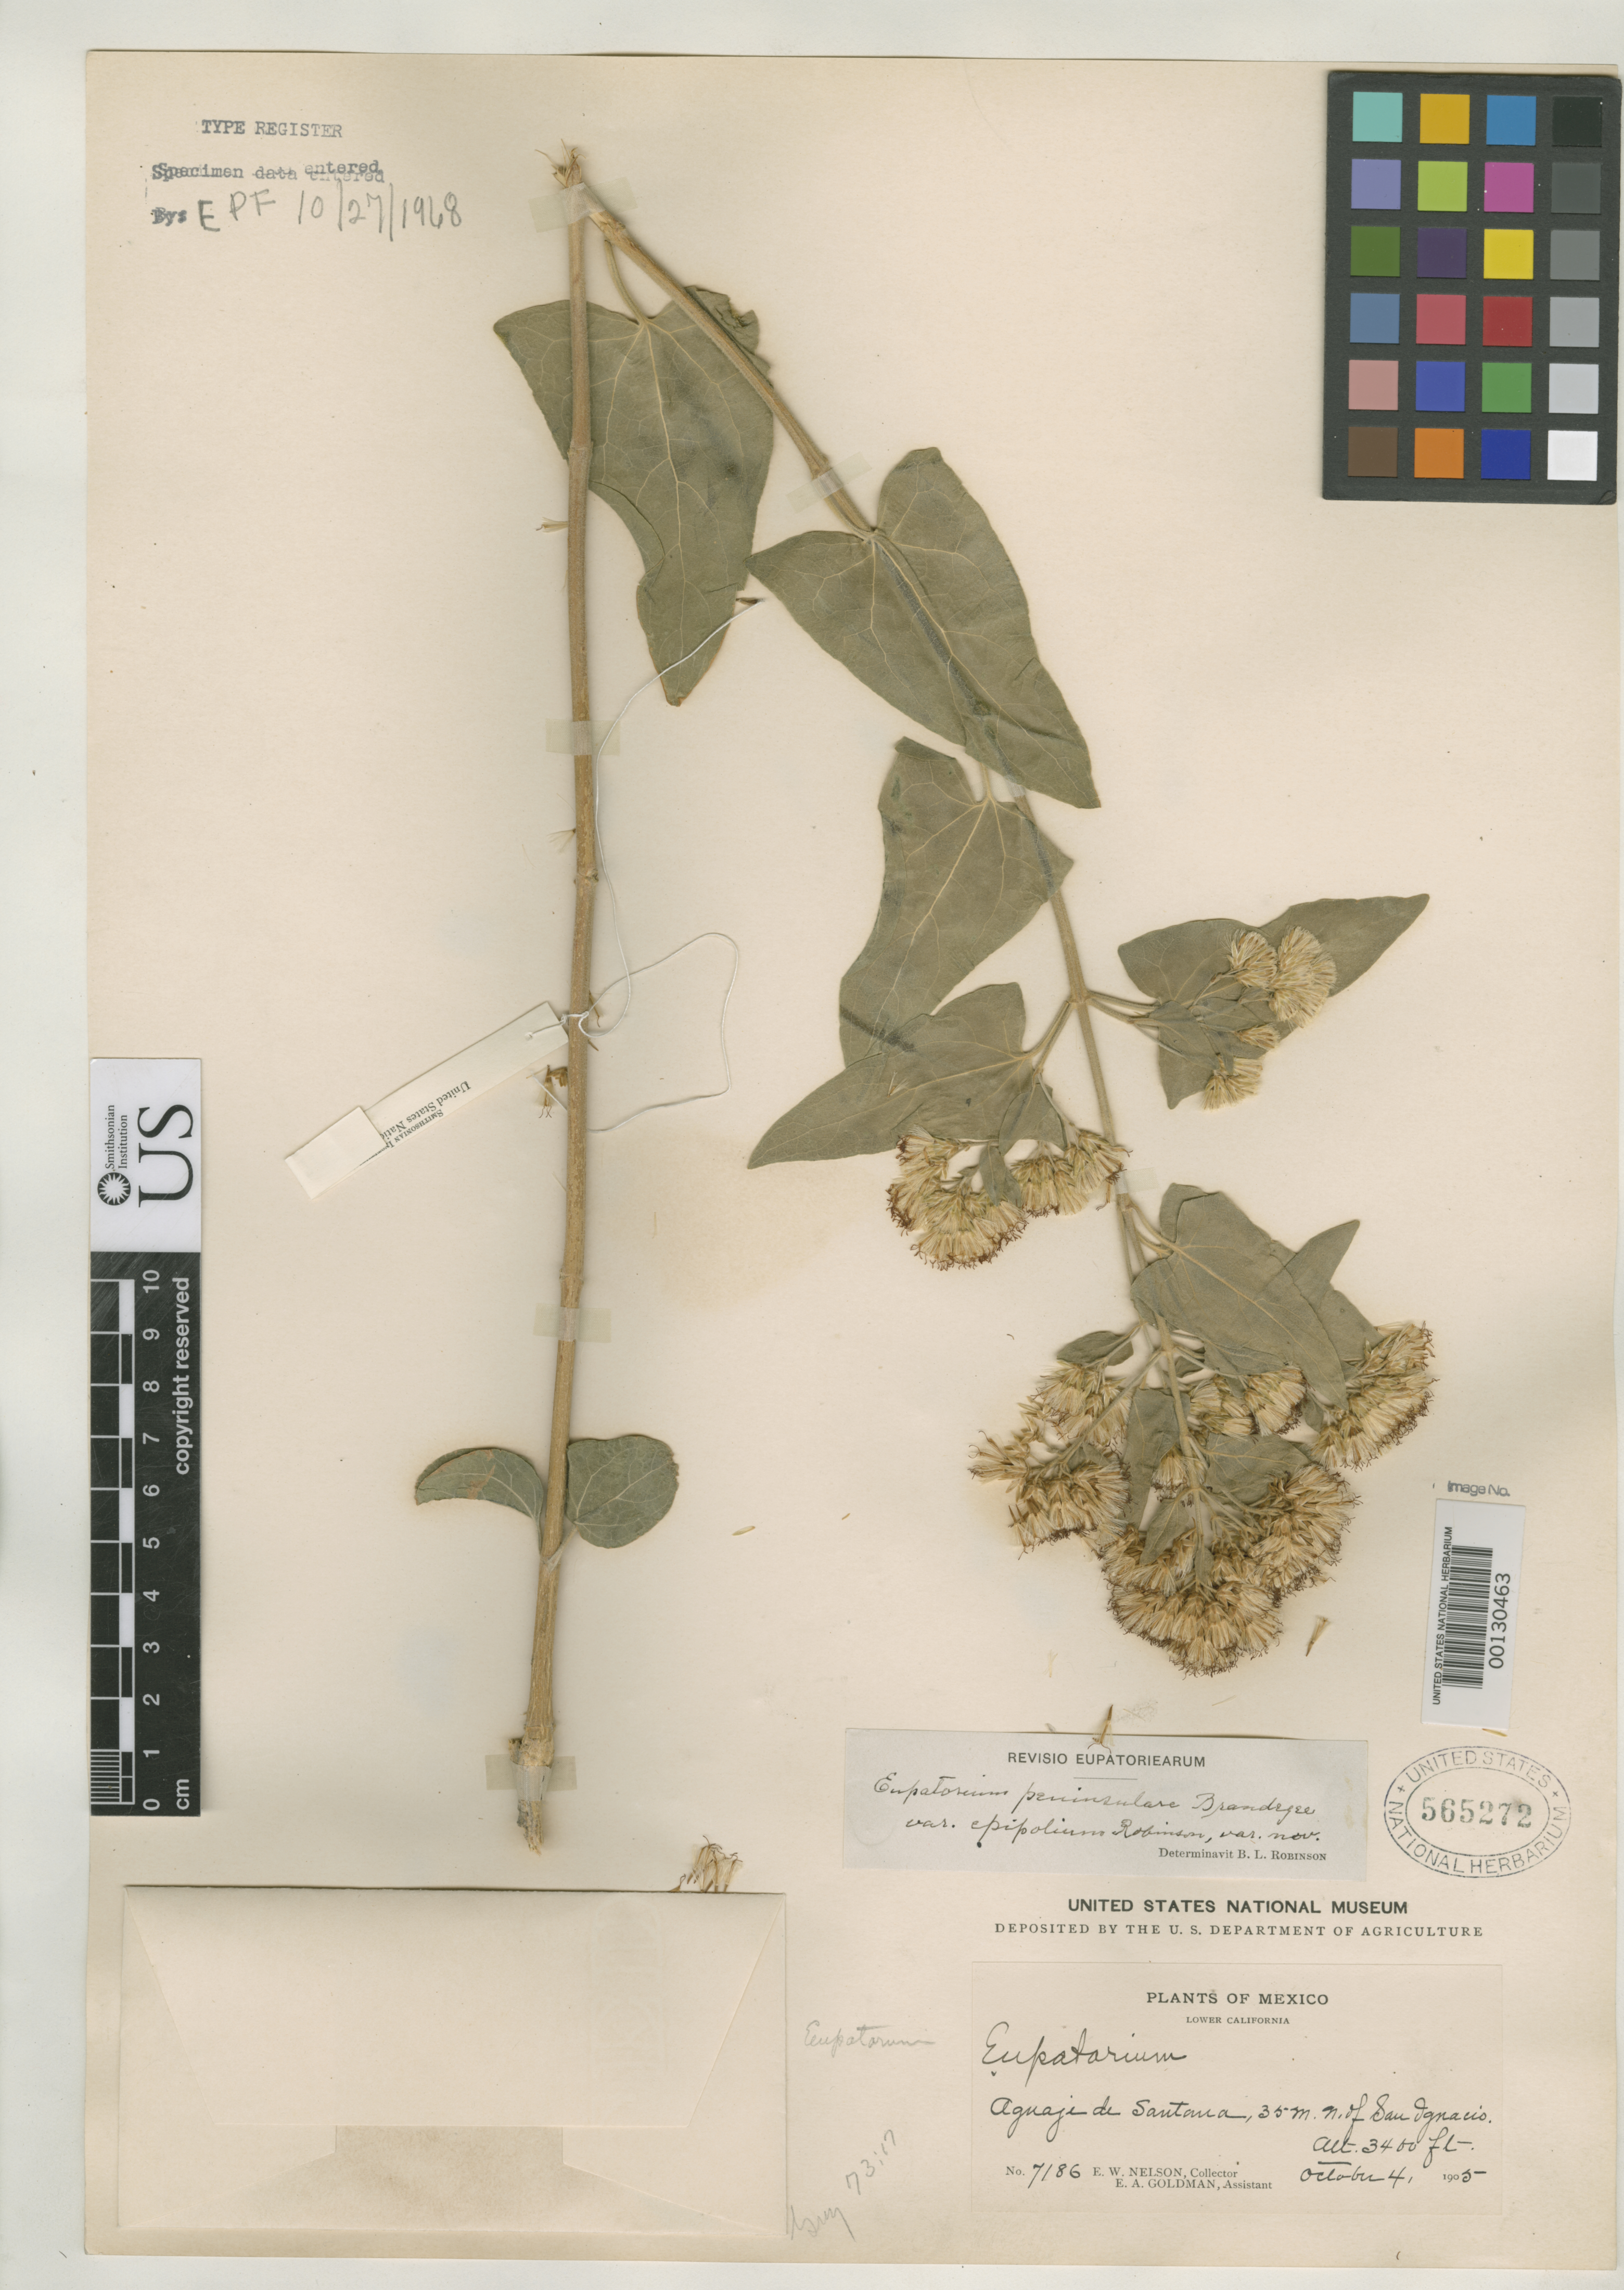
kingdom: Plantae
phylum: Tracheophyta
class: Magnoliopsida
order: Asterales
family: Asteraceae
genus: Eupatorium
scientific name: Eupatorium peninsulare var. epipolimum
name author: B.L. Rob.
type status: Holotype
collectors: E. W. Nelson & E. A. Goldman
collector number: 7186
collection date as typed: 04 Oct 1905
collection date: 1905-10-04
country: Mexico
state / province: Baja California Sur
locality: Agnaje de Santana, 35 mi N of San Ignacio.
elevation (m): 1036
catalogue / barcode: US 565272